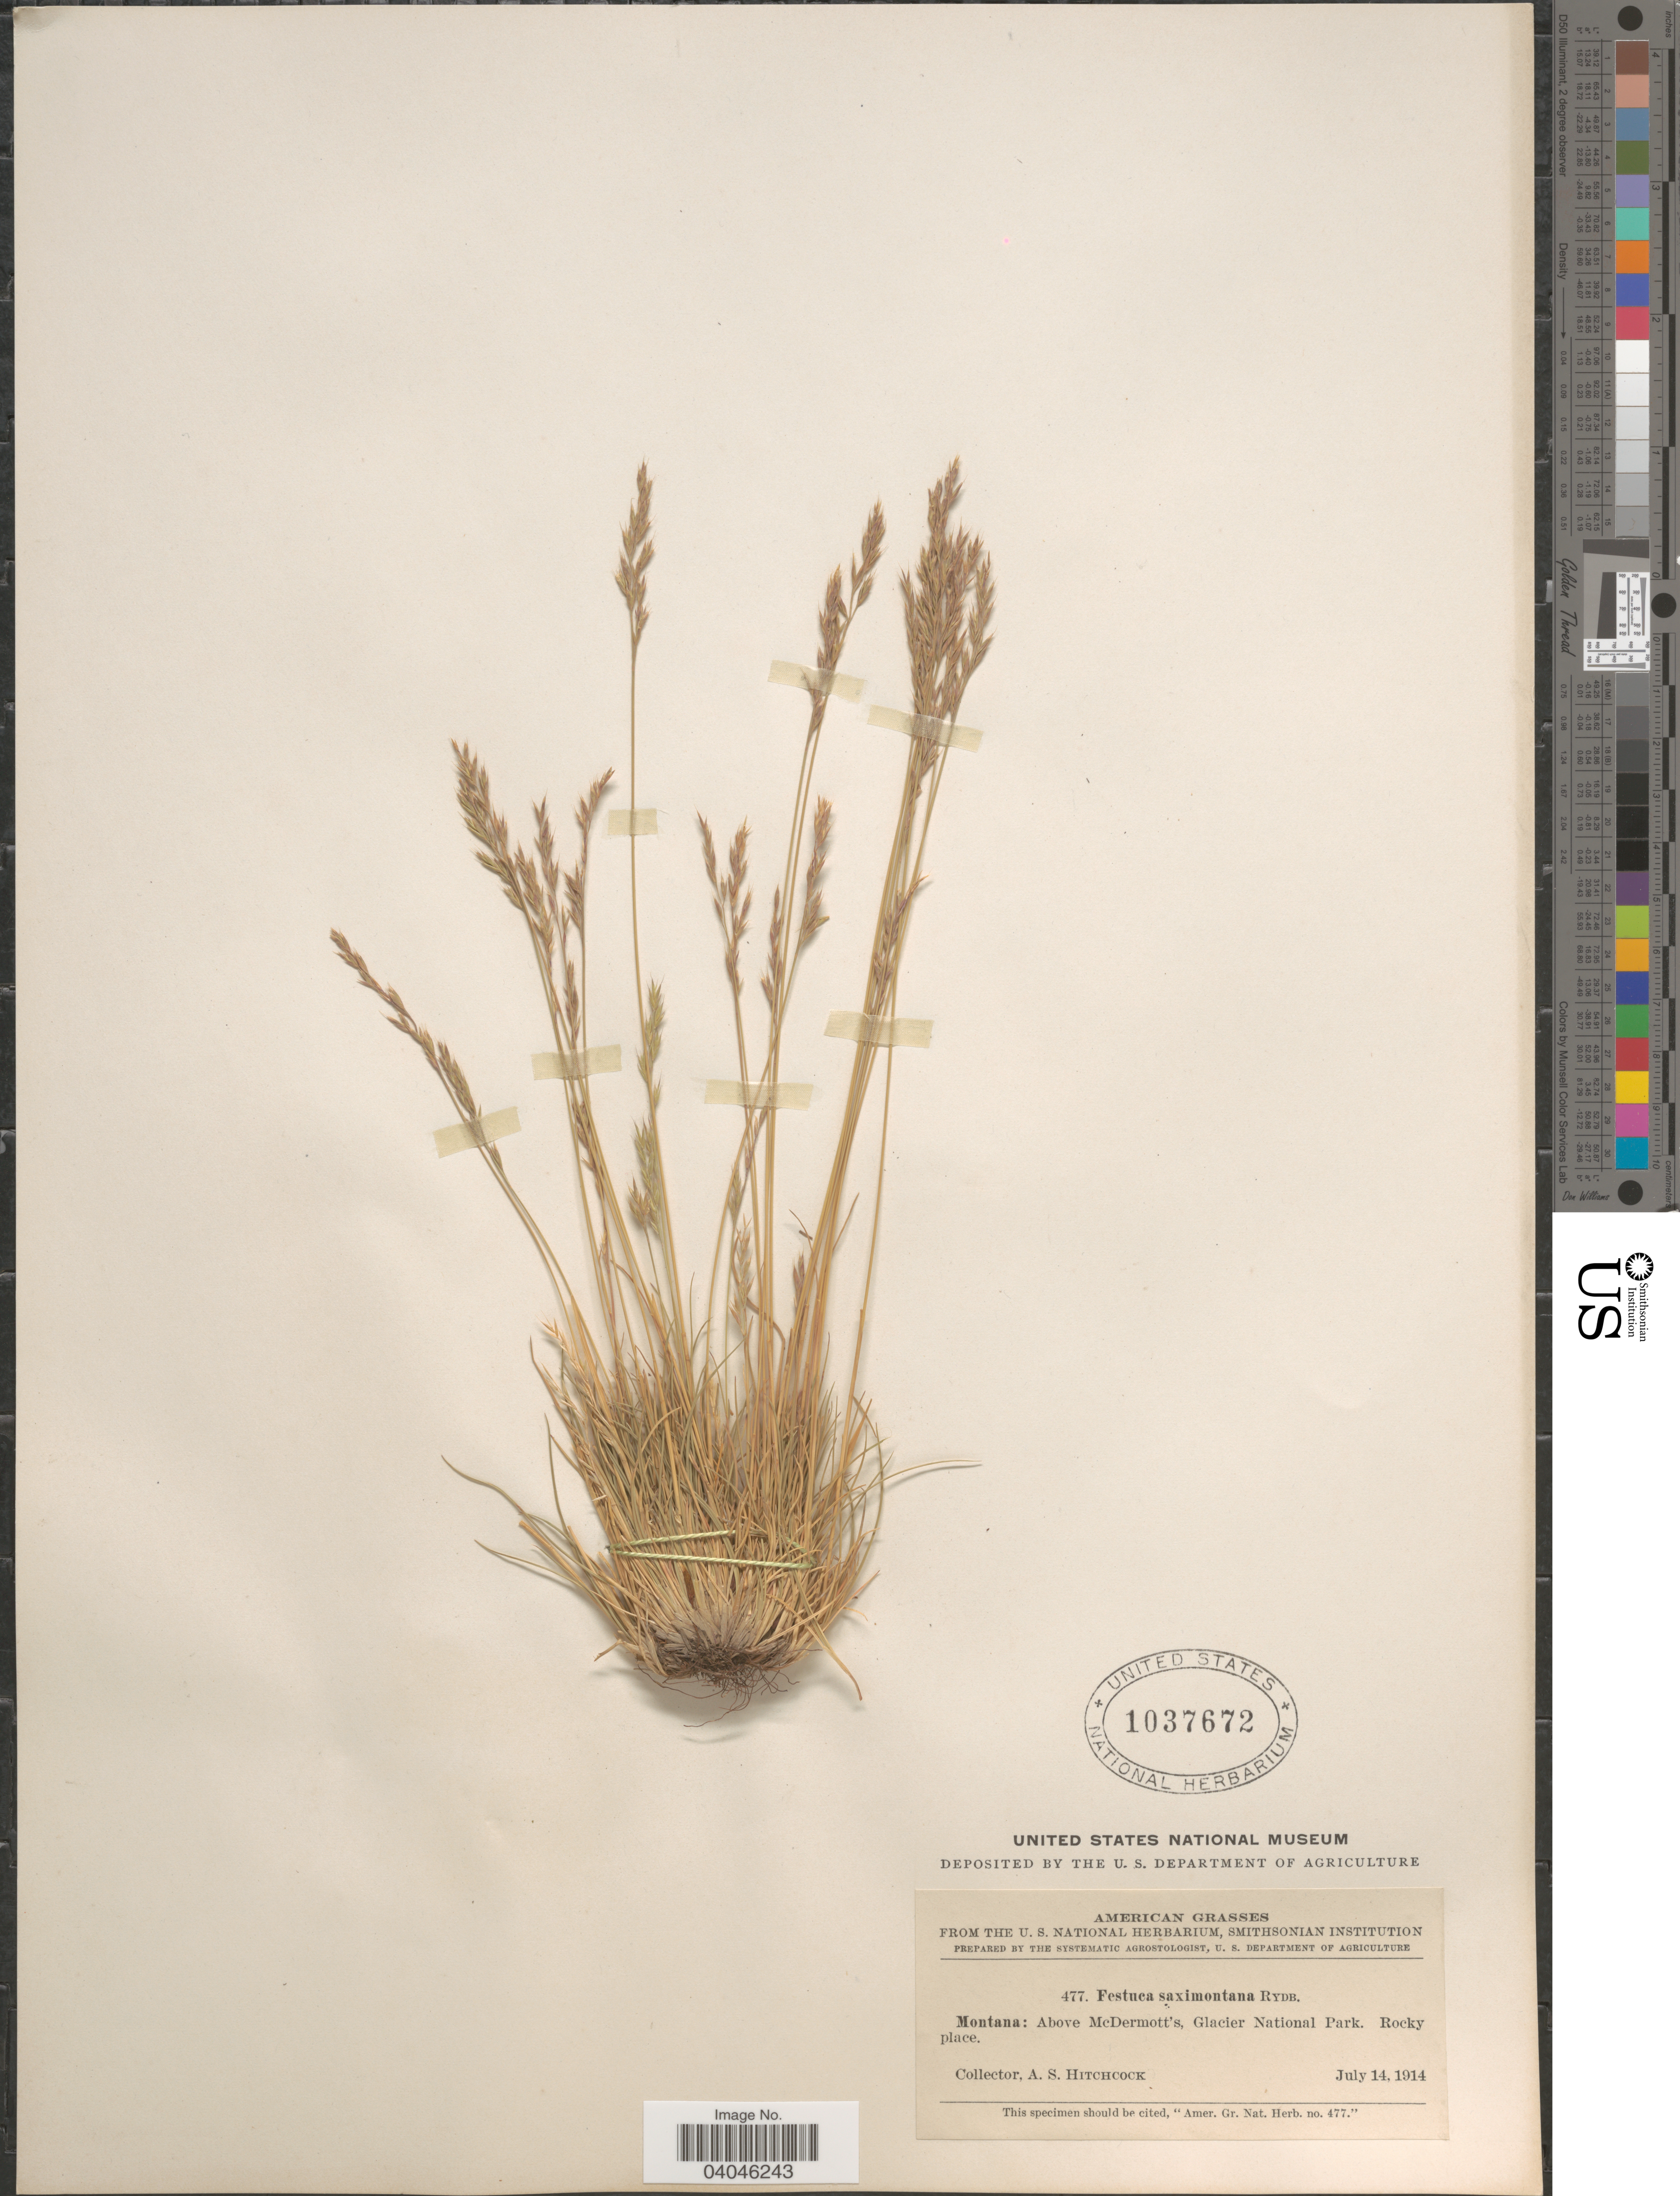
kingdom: Plantae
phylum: Tracheophyta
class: Liliopsida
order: Poales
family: Poaceae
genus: Festuca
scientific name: Festuca saximontana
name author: Rydb.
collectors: A. S. Hitchcock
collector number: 477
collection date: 1914-07-14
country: United States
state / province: Montana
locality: American. Above McDermott's, Glacier National Park.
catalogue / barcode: US 1037672